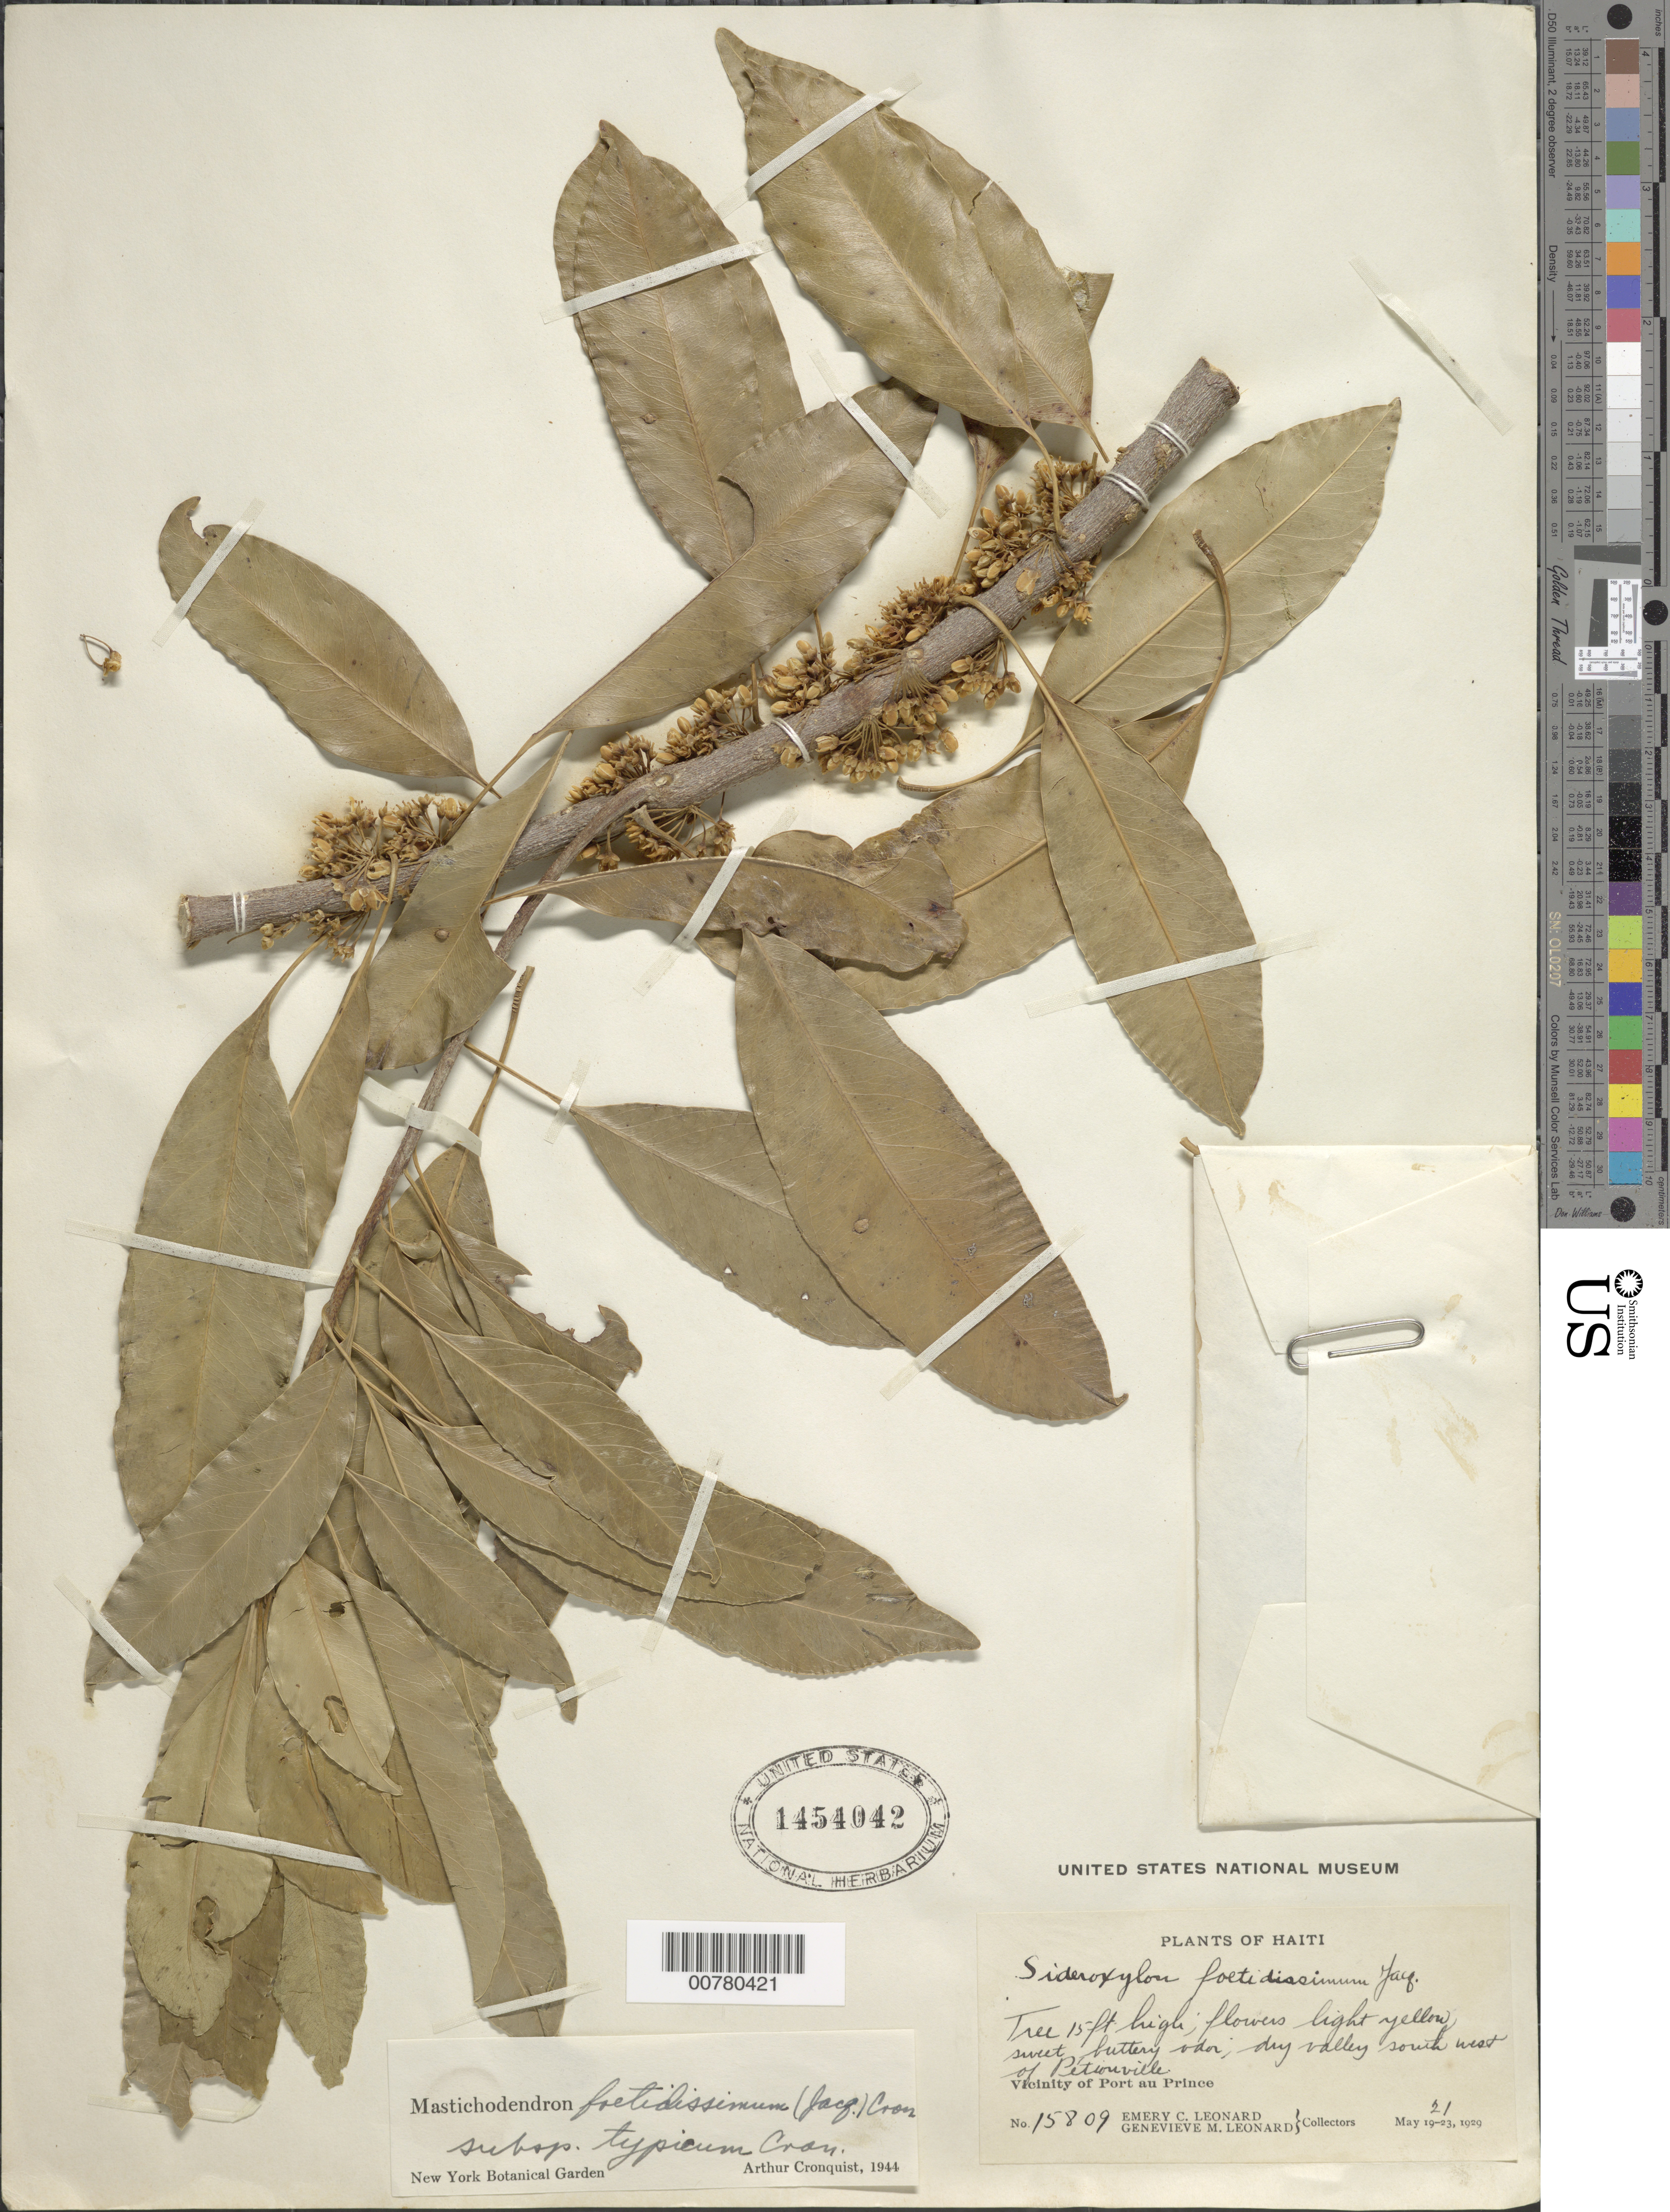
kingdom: Plantae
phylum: Tracheophyta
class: Magnoliopsida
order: Ericales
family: Sapotaceae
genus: Sideroxylon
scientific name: Sideroxylon foetidissimum subsp. foetidissimum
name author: Jacq.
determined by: Cronquist, A. J.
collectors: E. C. Leonard & G. M. Leonard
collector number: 15809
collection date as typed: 21 May 1929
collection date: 1929-05-21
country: Haiti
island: Hispaniola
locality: Vicinity of Port au Prince, southwest of Pétionville.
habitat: Dry valley.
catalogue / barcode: US 1454042